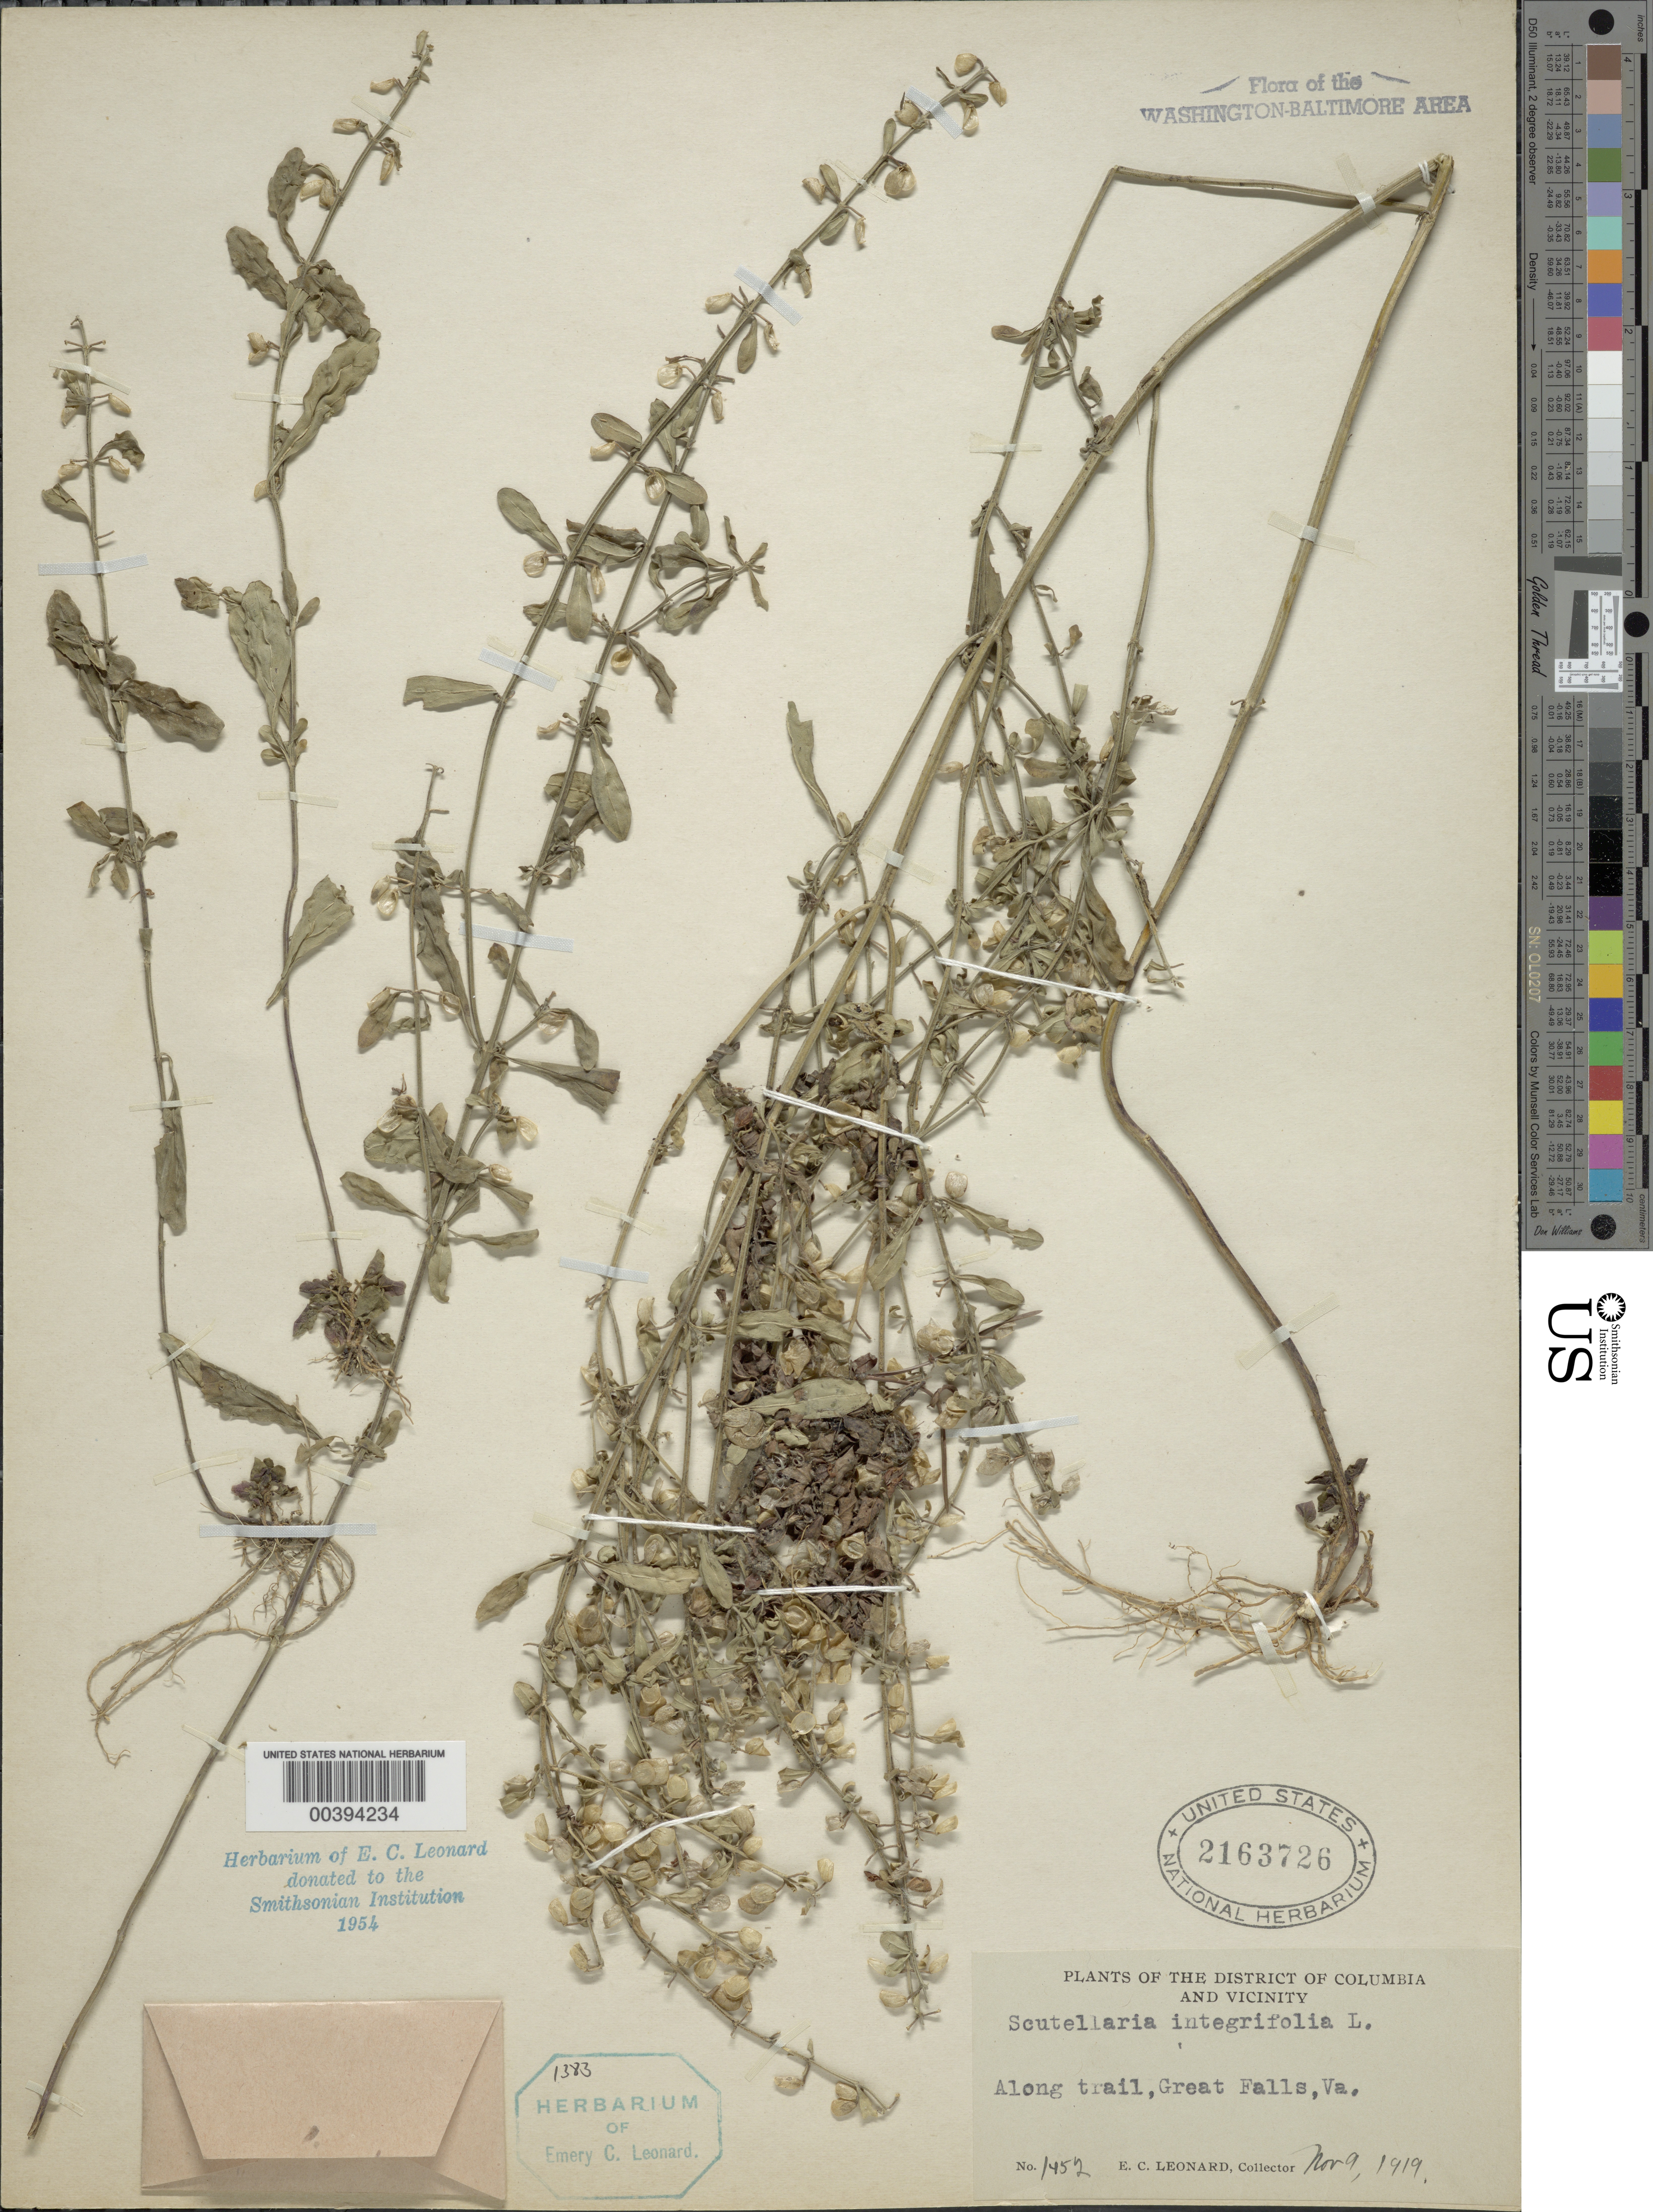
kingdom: Plantae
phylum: Tracheophyta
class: Magnoliopsida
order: Lamiales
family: Lamiaceae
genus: Scutellaria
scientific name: Scutellaria integrifolia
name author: L.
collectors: E. C. Leonard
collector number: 1452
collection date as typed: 09 Nov 1919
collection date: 1919-11-09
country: United States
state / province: Virginia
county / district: Fairfax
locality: Great Falls C. and O. Canal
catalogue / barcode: US 2163726